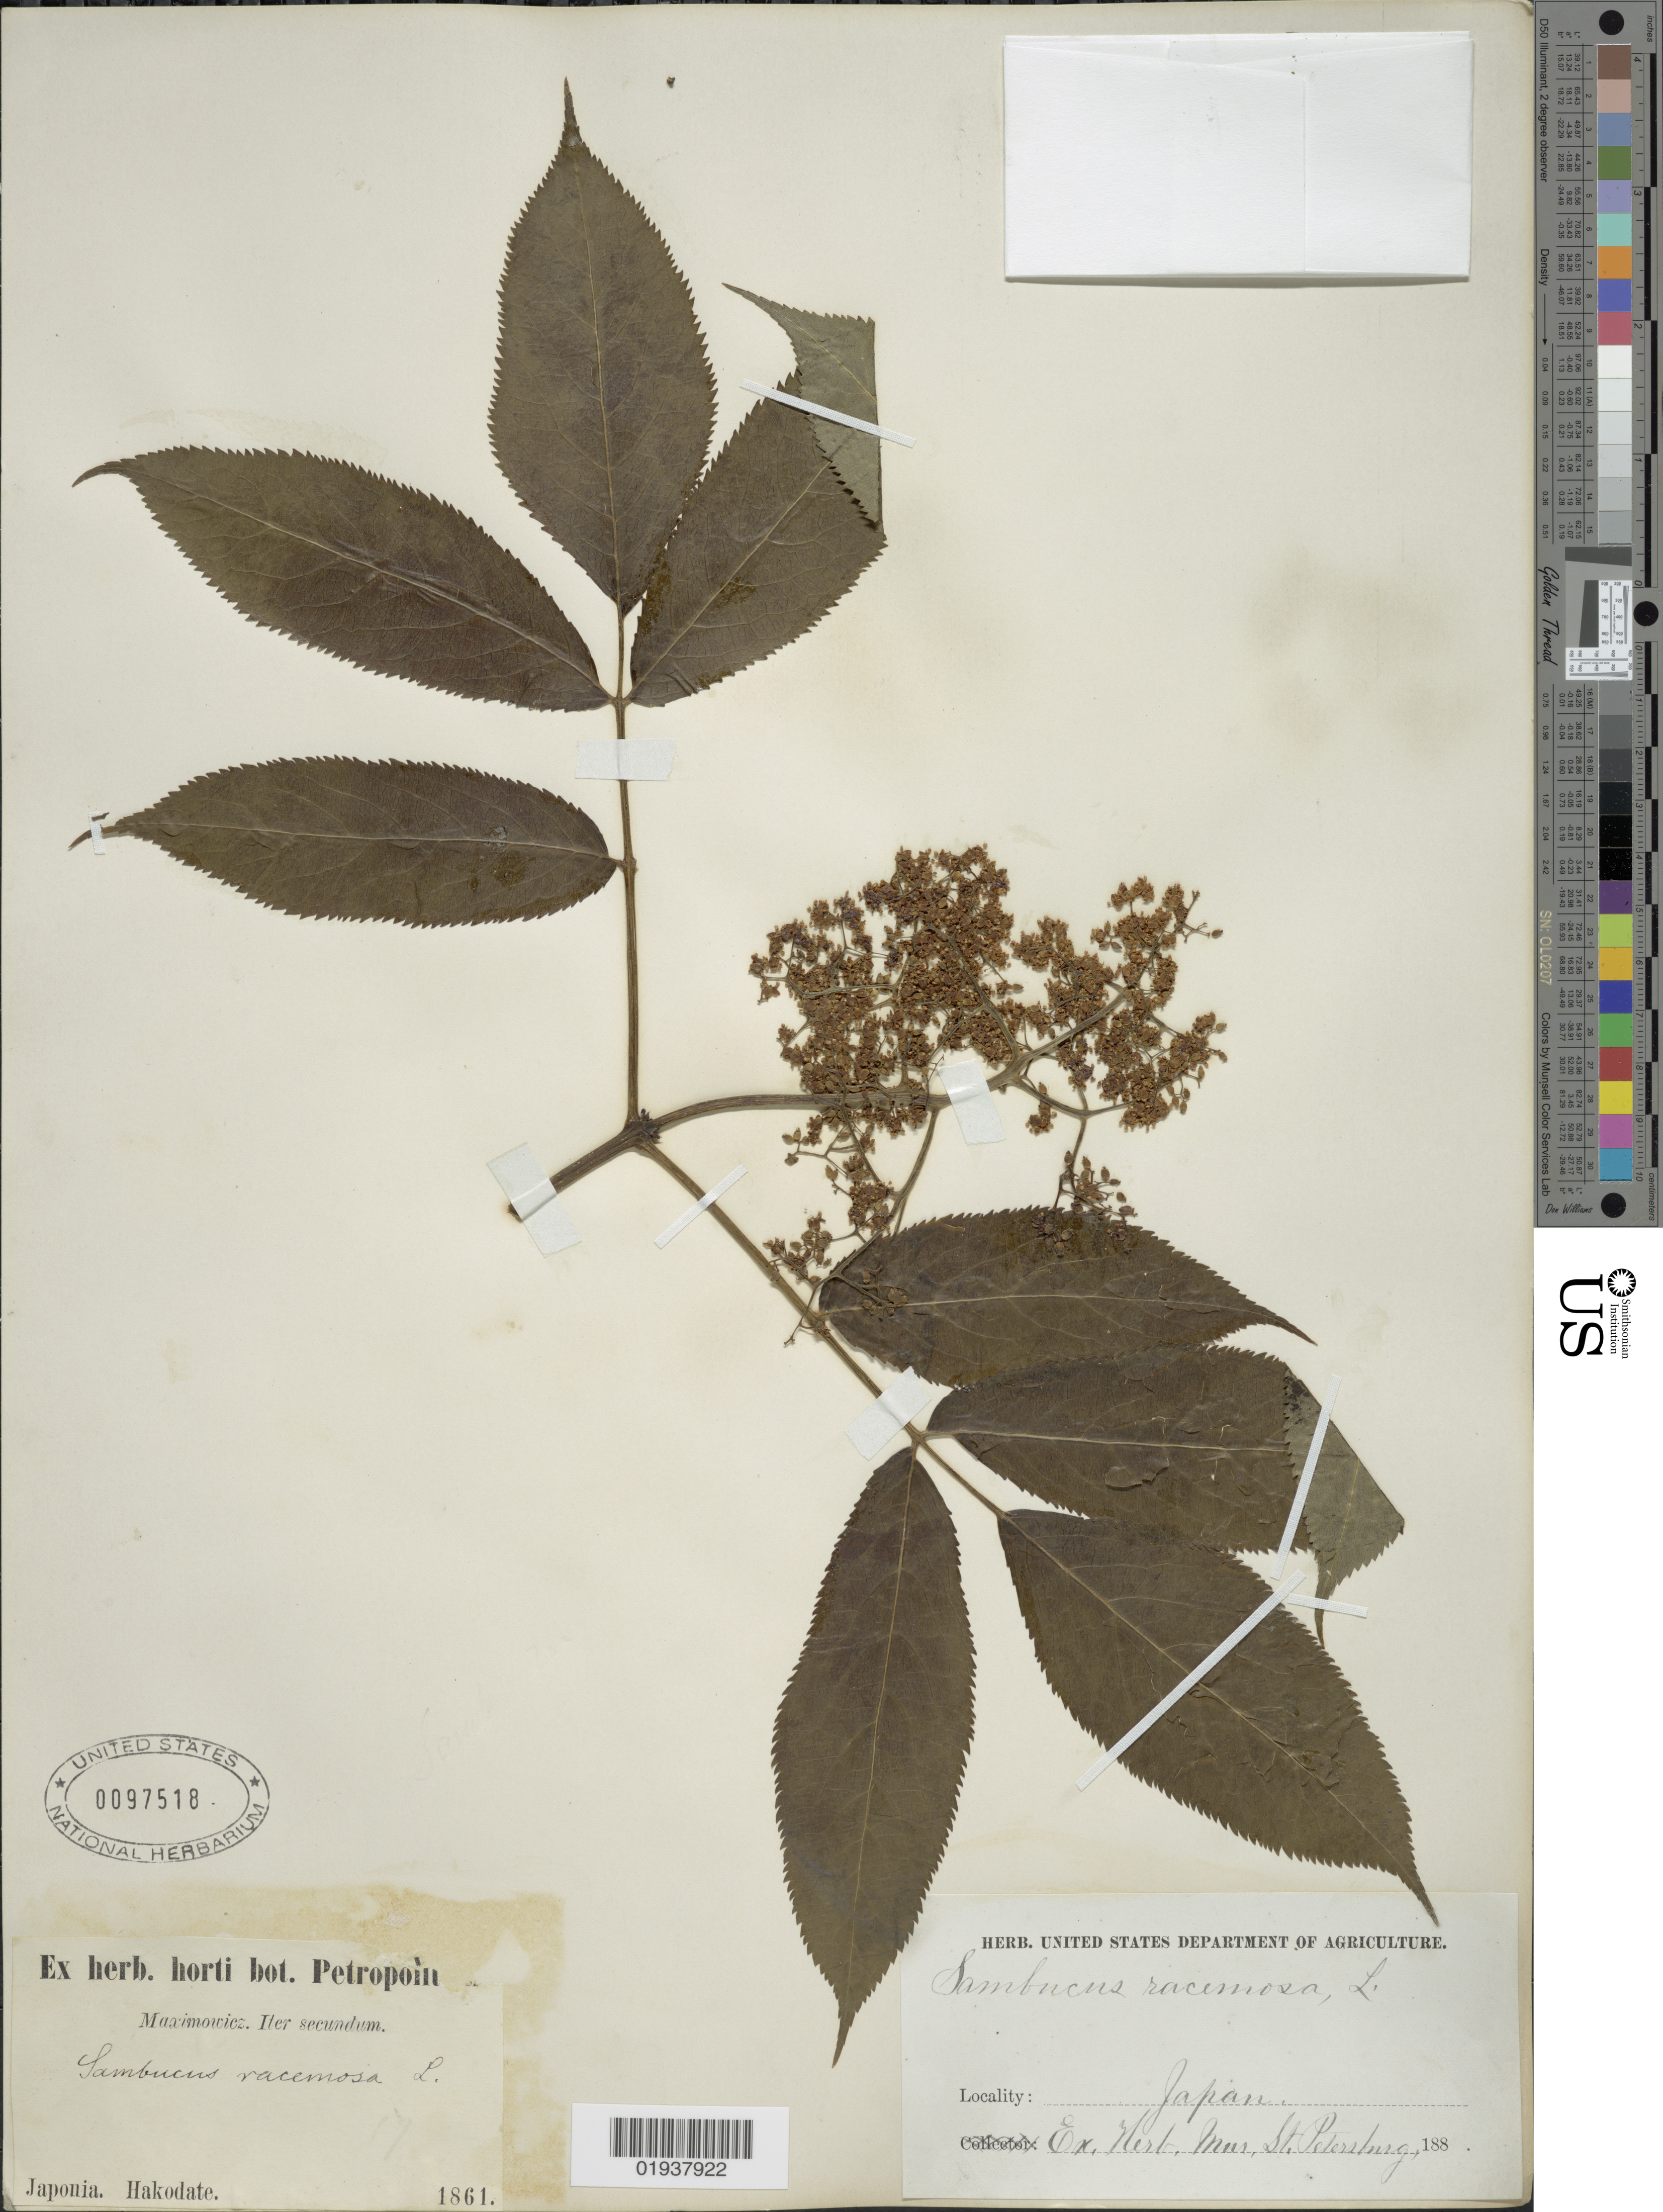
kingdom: Plantae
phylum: Tracheophyta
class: Magnoliopsida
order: Dipsacales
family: Viburnaceae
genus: Sambucus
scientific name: Sambucus racemosa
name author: L.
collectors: -. Maximowicz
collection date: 1861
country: Japan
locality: Japonia, Hakodate.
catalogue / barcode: US 97518